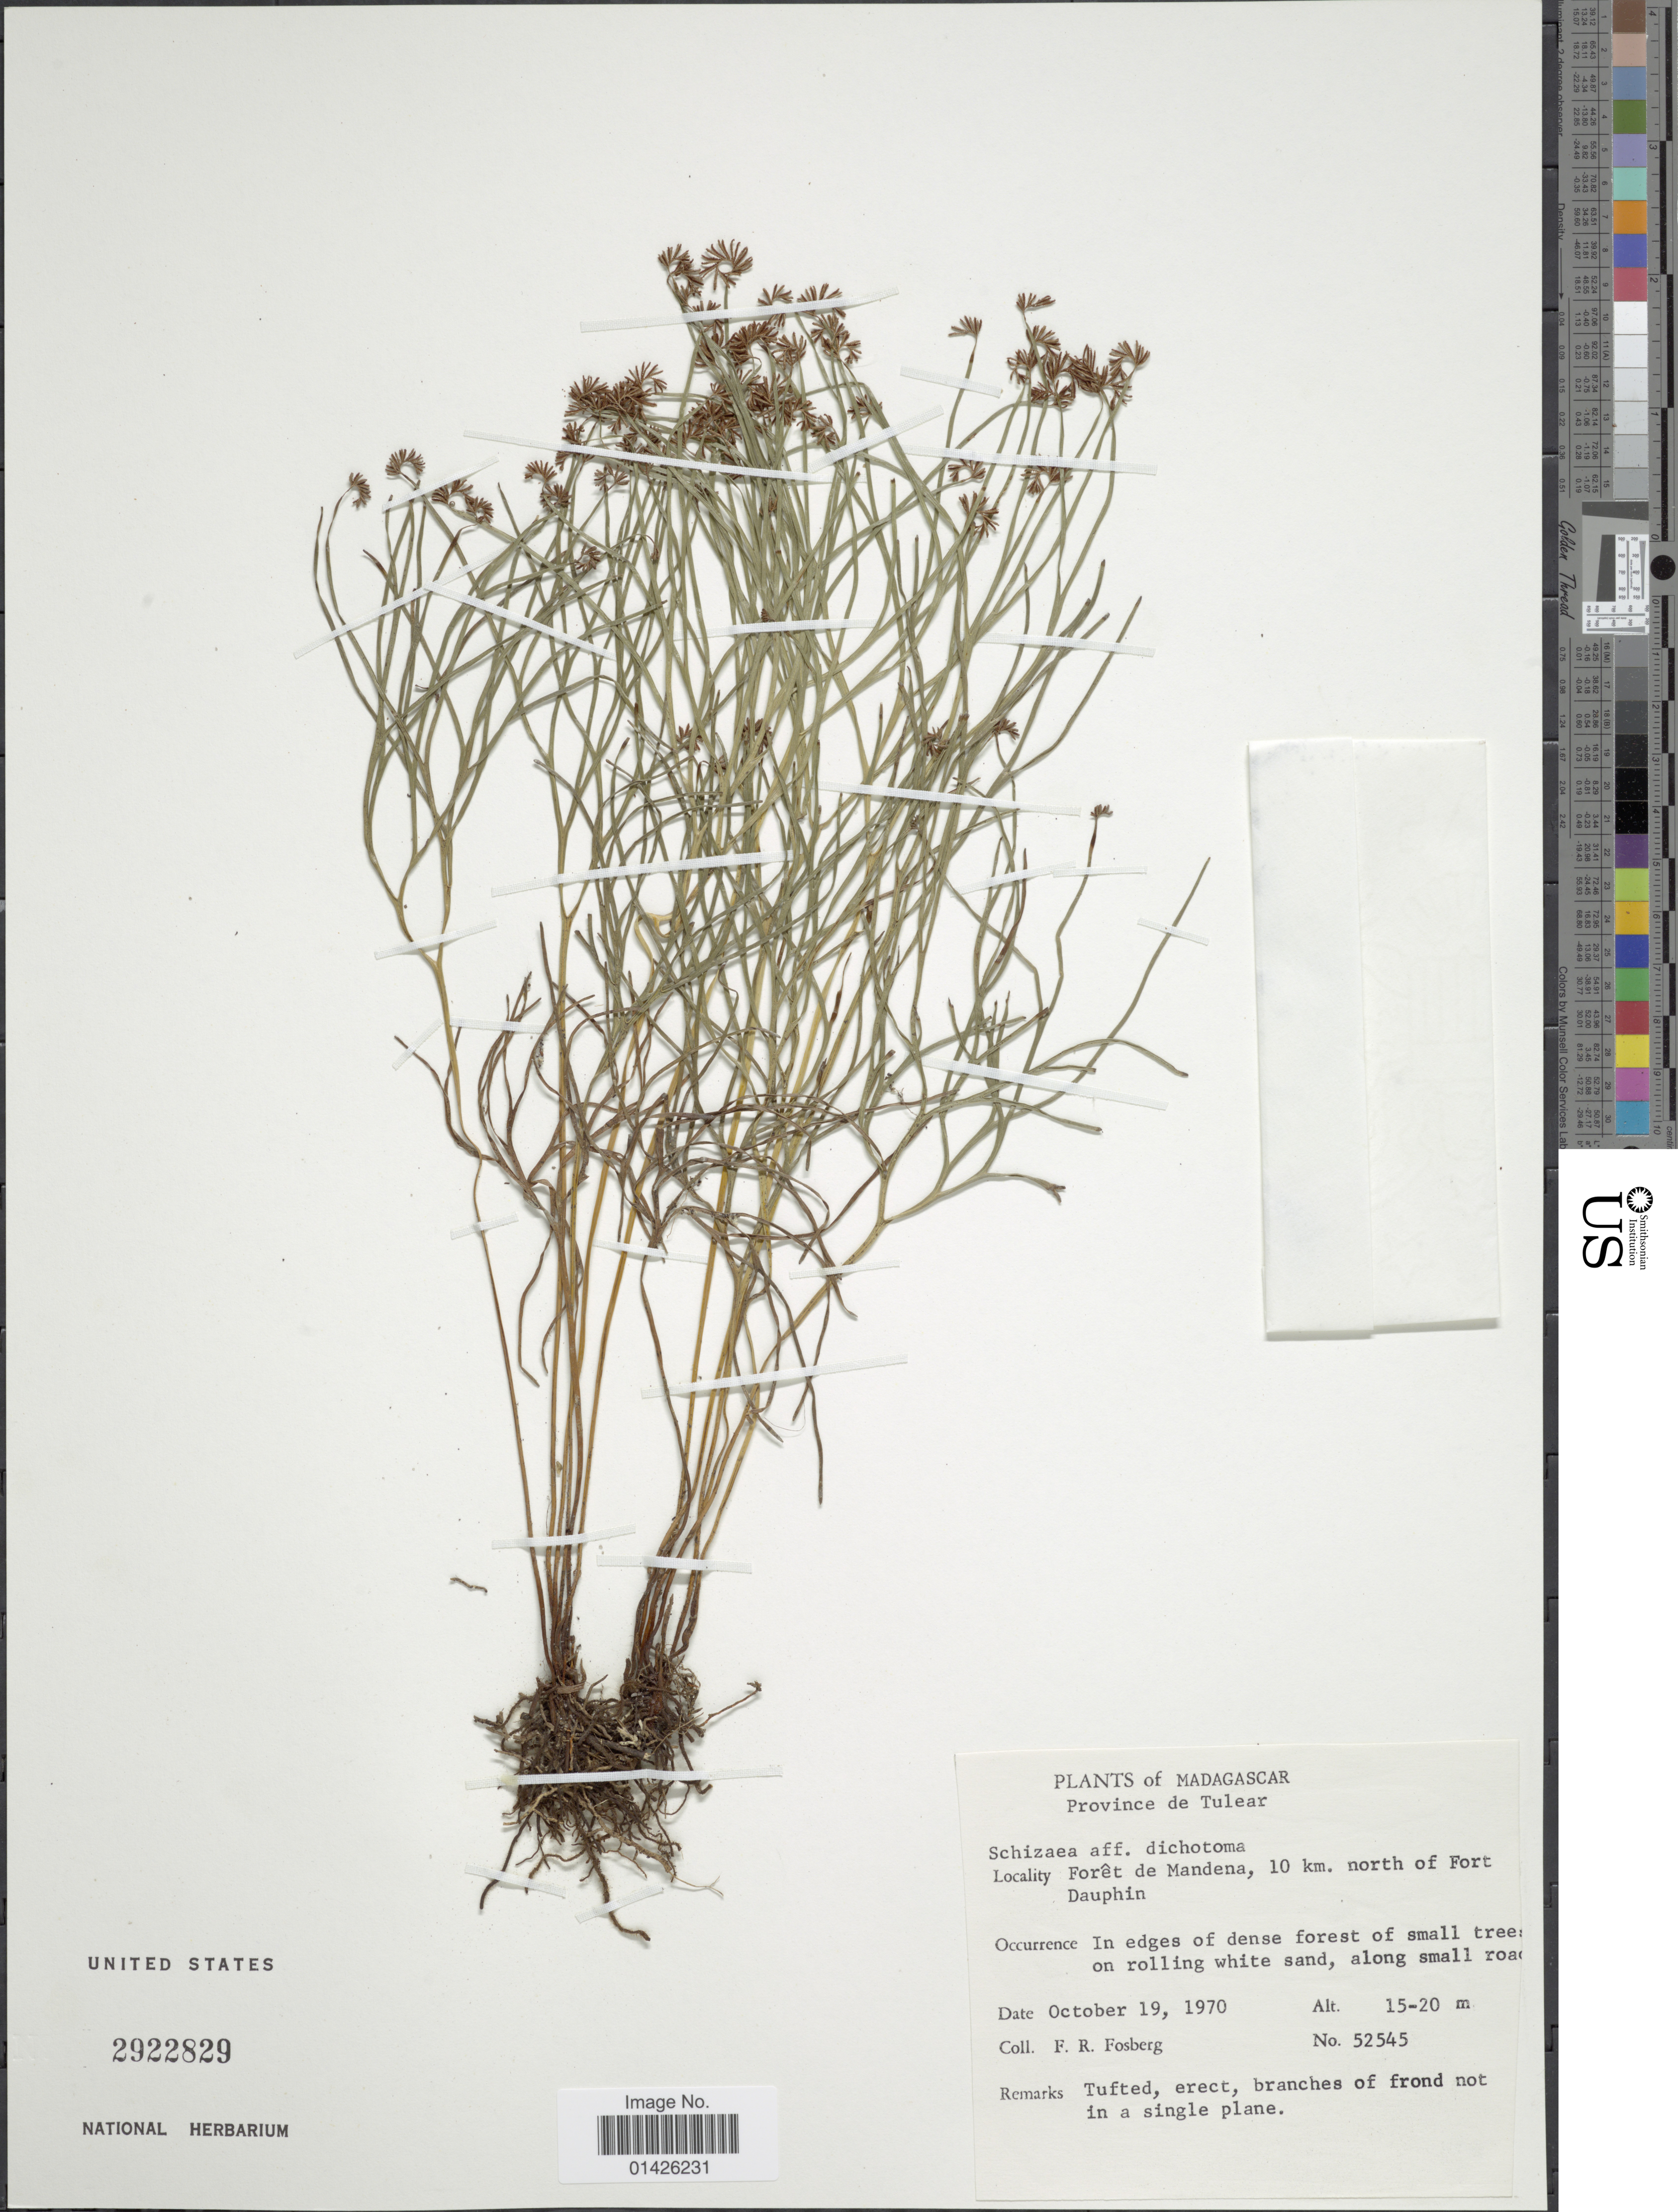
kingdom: Plantae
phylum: Tracheophyta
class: Polypodiopsida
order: Schizaeales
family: Schizaeaceae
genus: Schizaea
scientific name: Schizaea dichotoma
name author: (L.) J. Sm.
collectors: F. R. Fosberg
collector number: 52545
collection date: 1970-10-19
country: Madagascar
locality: Province de Tulear, Forêt de Mandena, 10 km. north of Fort Dauphin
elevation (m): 15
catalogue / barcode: US 2922829